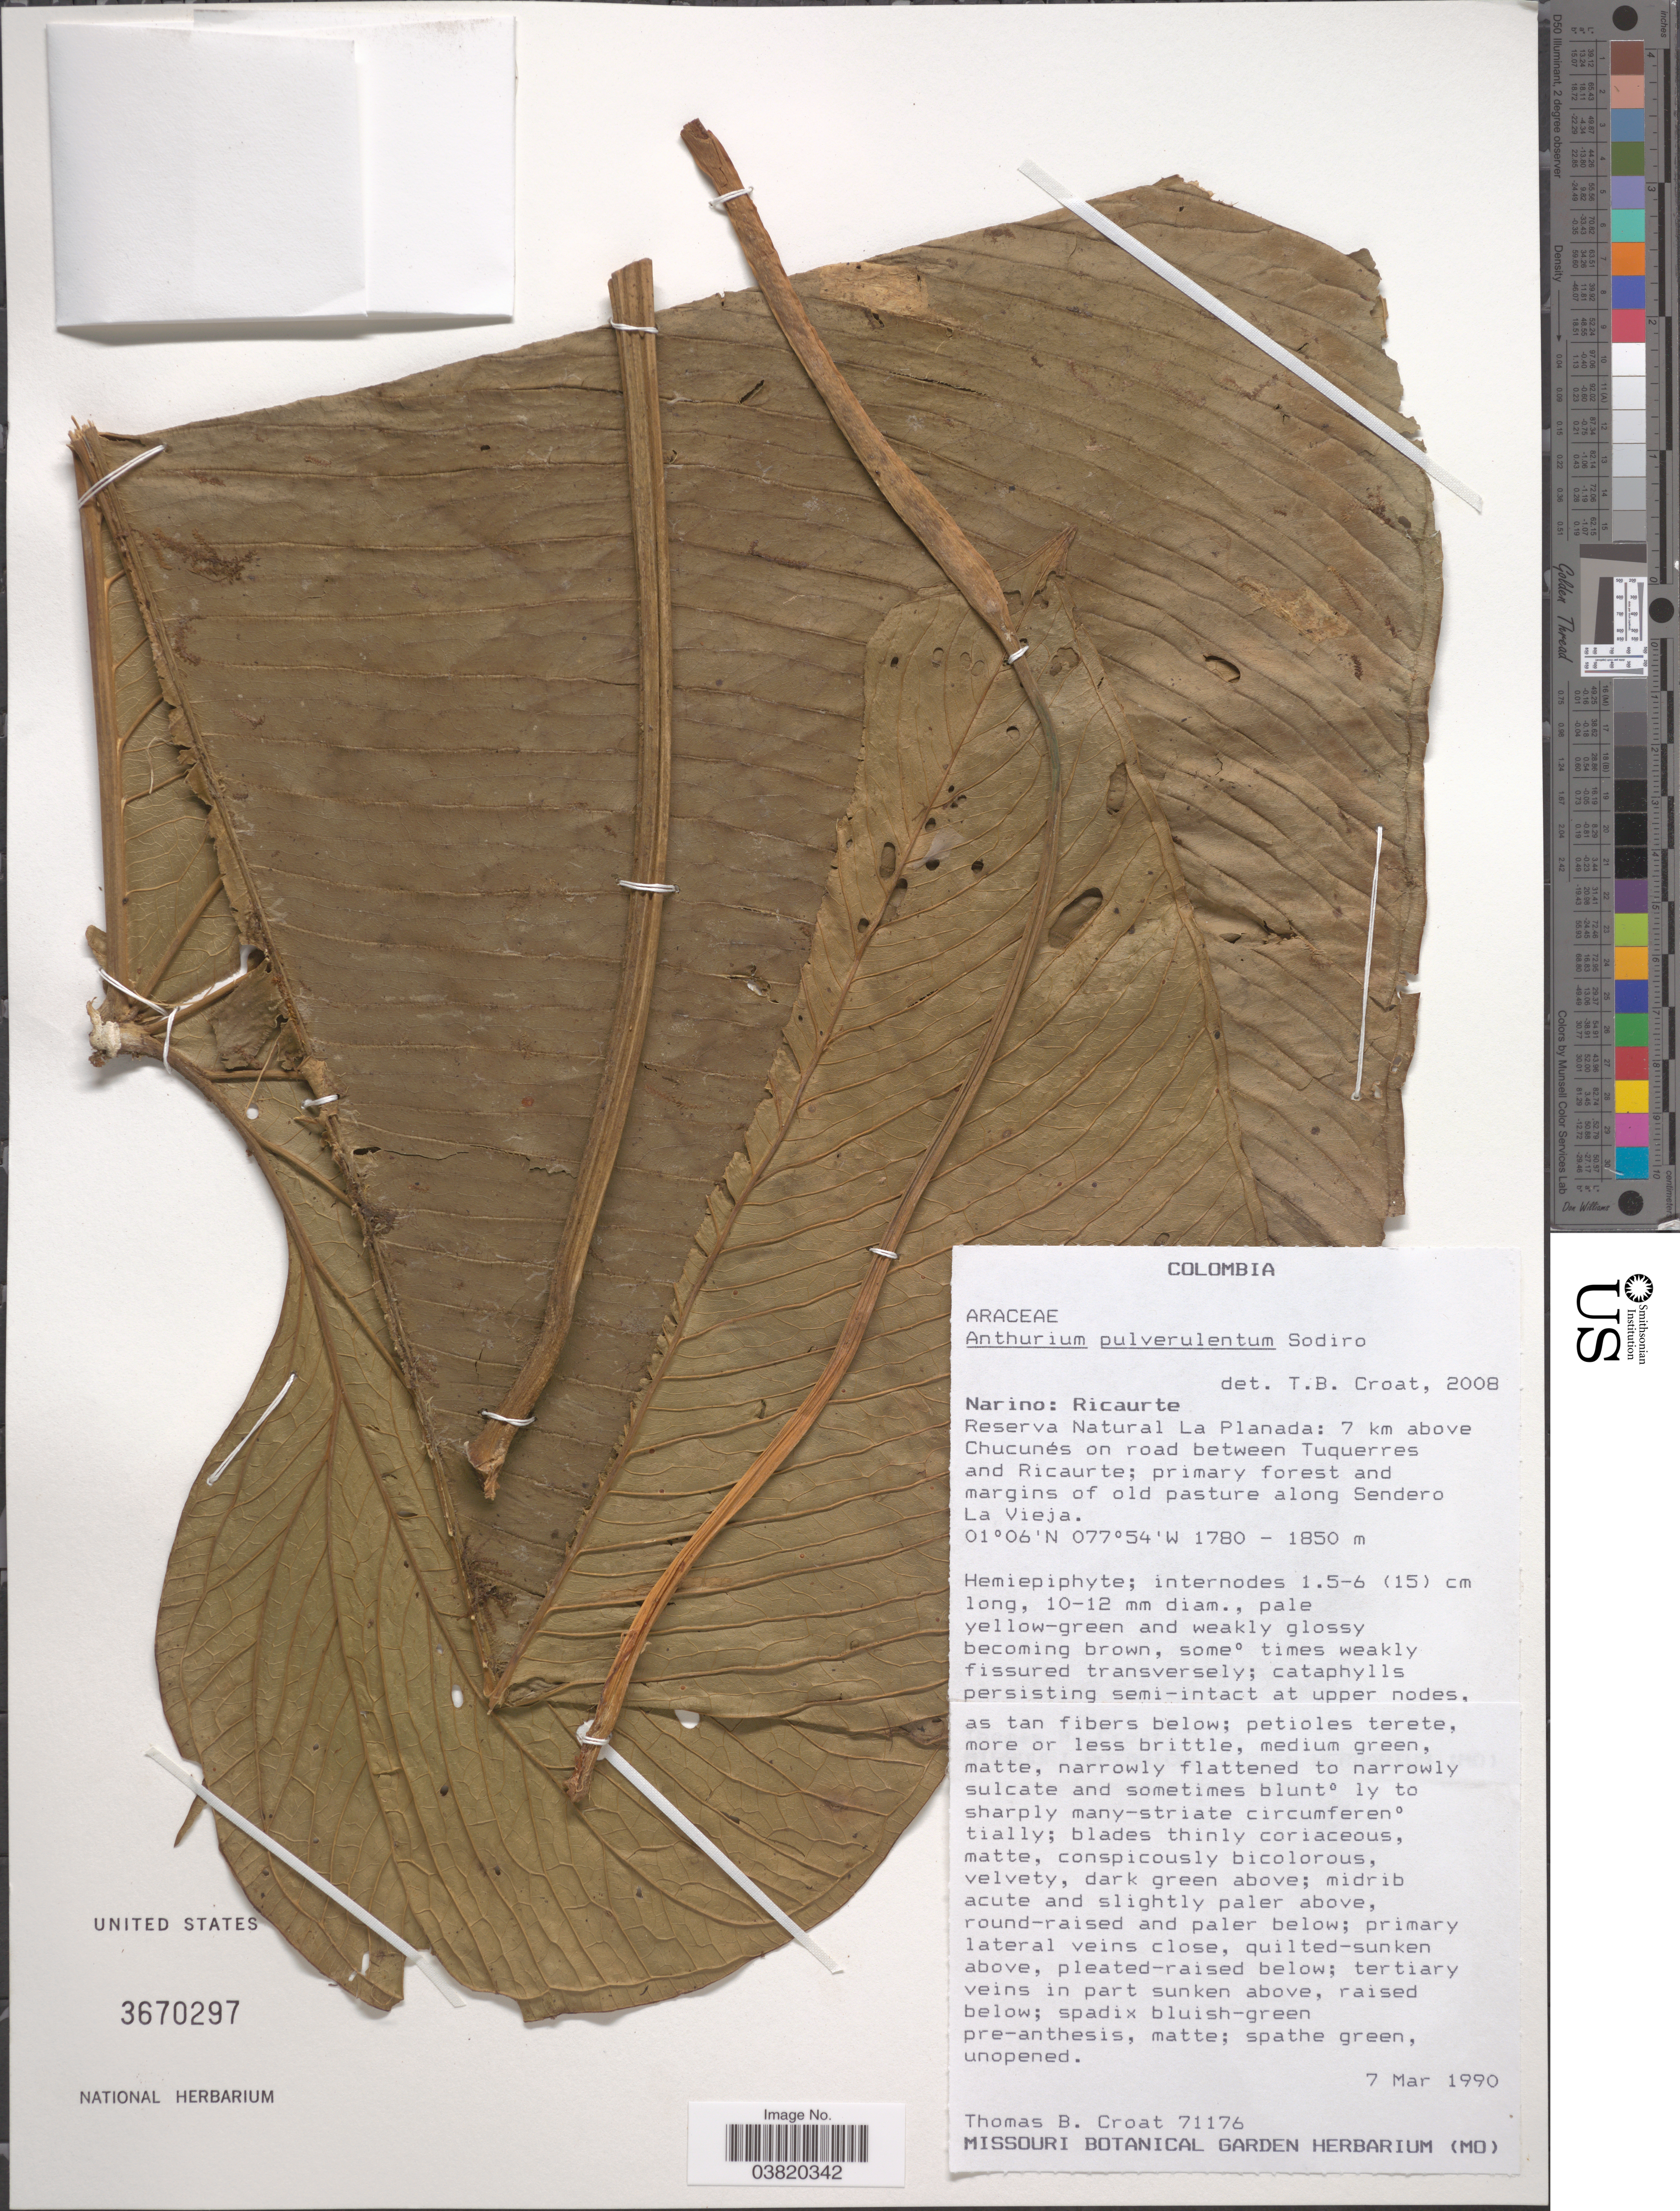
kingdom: Plantae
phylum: Tracheophyta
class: Liliopsida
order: Alismatales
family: Araceae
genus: Anthurium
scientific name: Anthurium pulverulentum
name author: Sodiro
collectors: T. B. Croat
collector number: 71176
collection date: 1990-03-07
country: Colombia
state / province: Nariño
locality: Ricaurte. Reserva Natural La Planada: 7 km above Chucunés on road between Tuquerres and Ricaurte. Along Sendero La Vieja.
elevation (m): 1780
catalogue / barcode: US 3670297